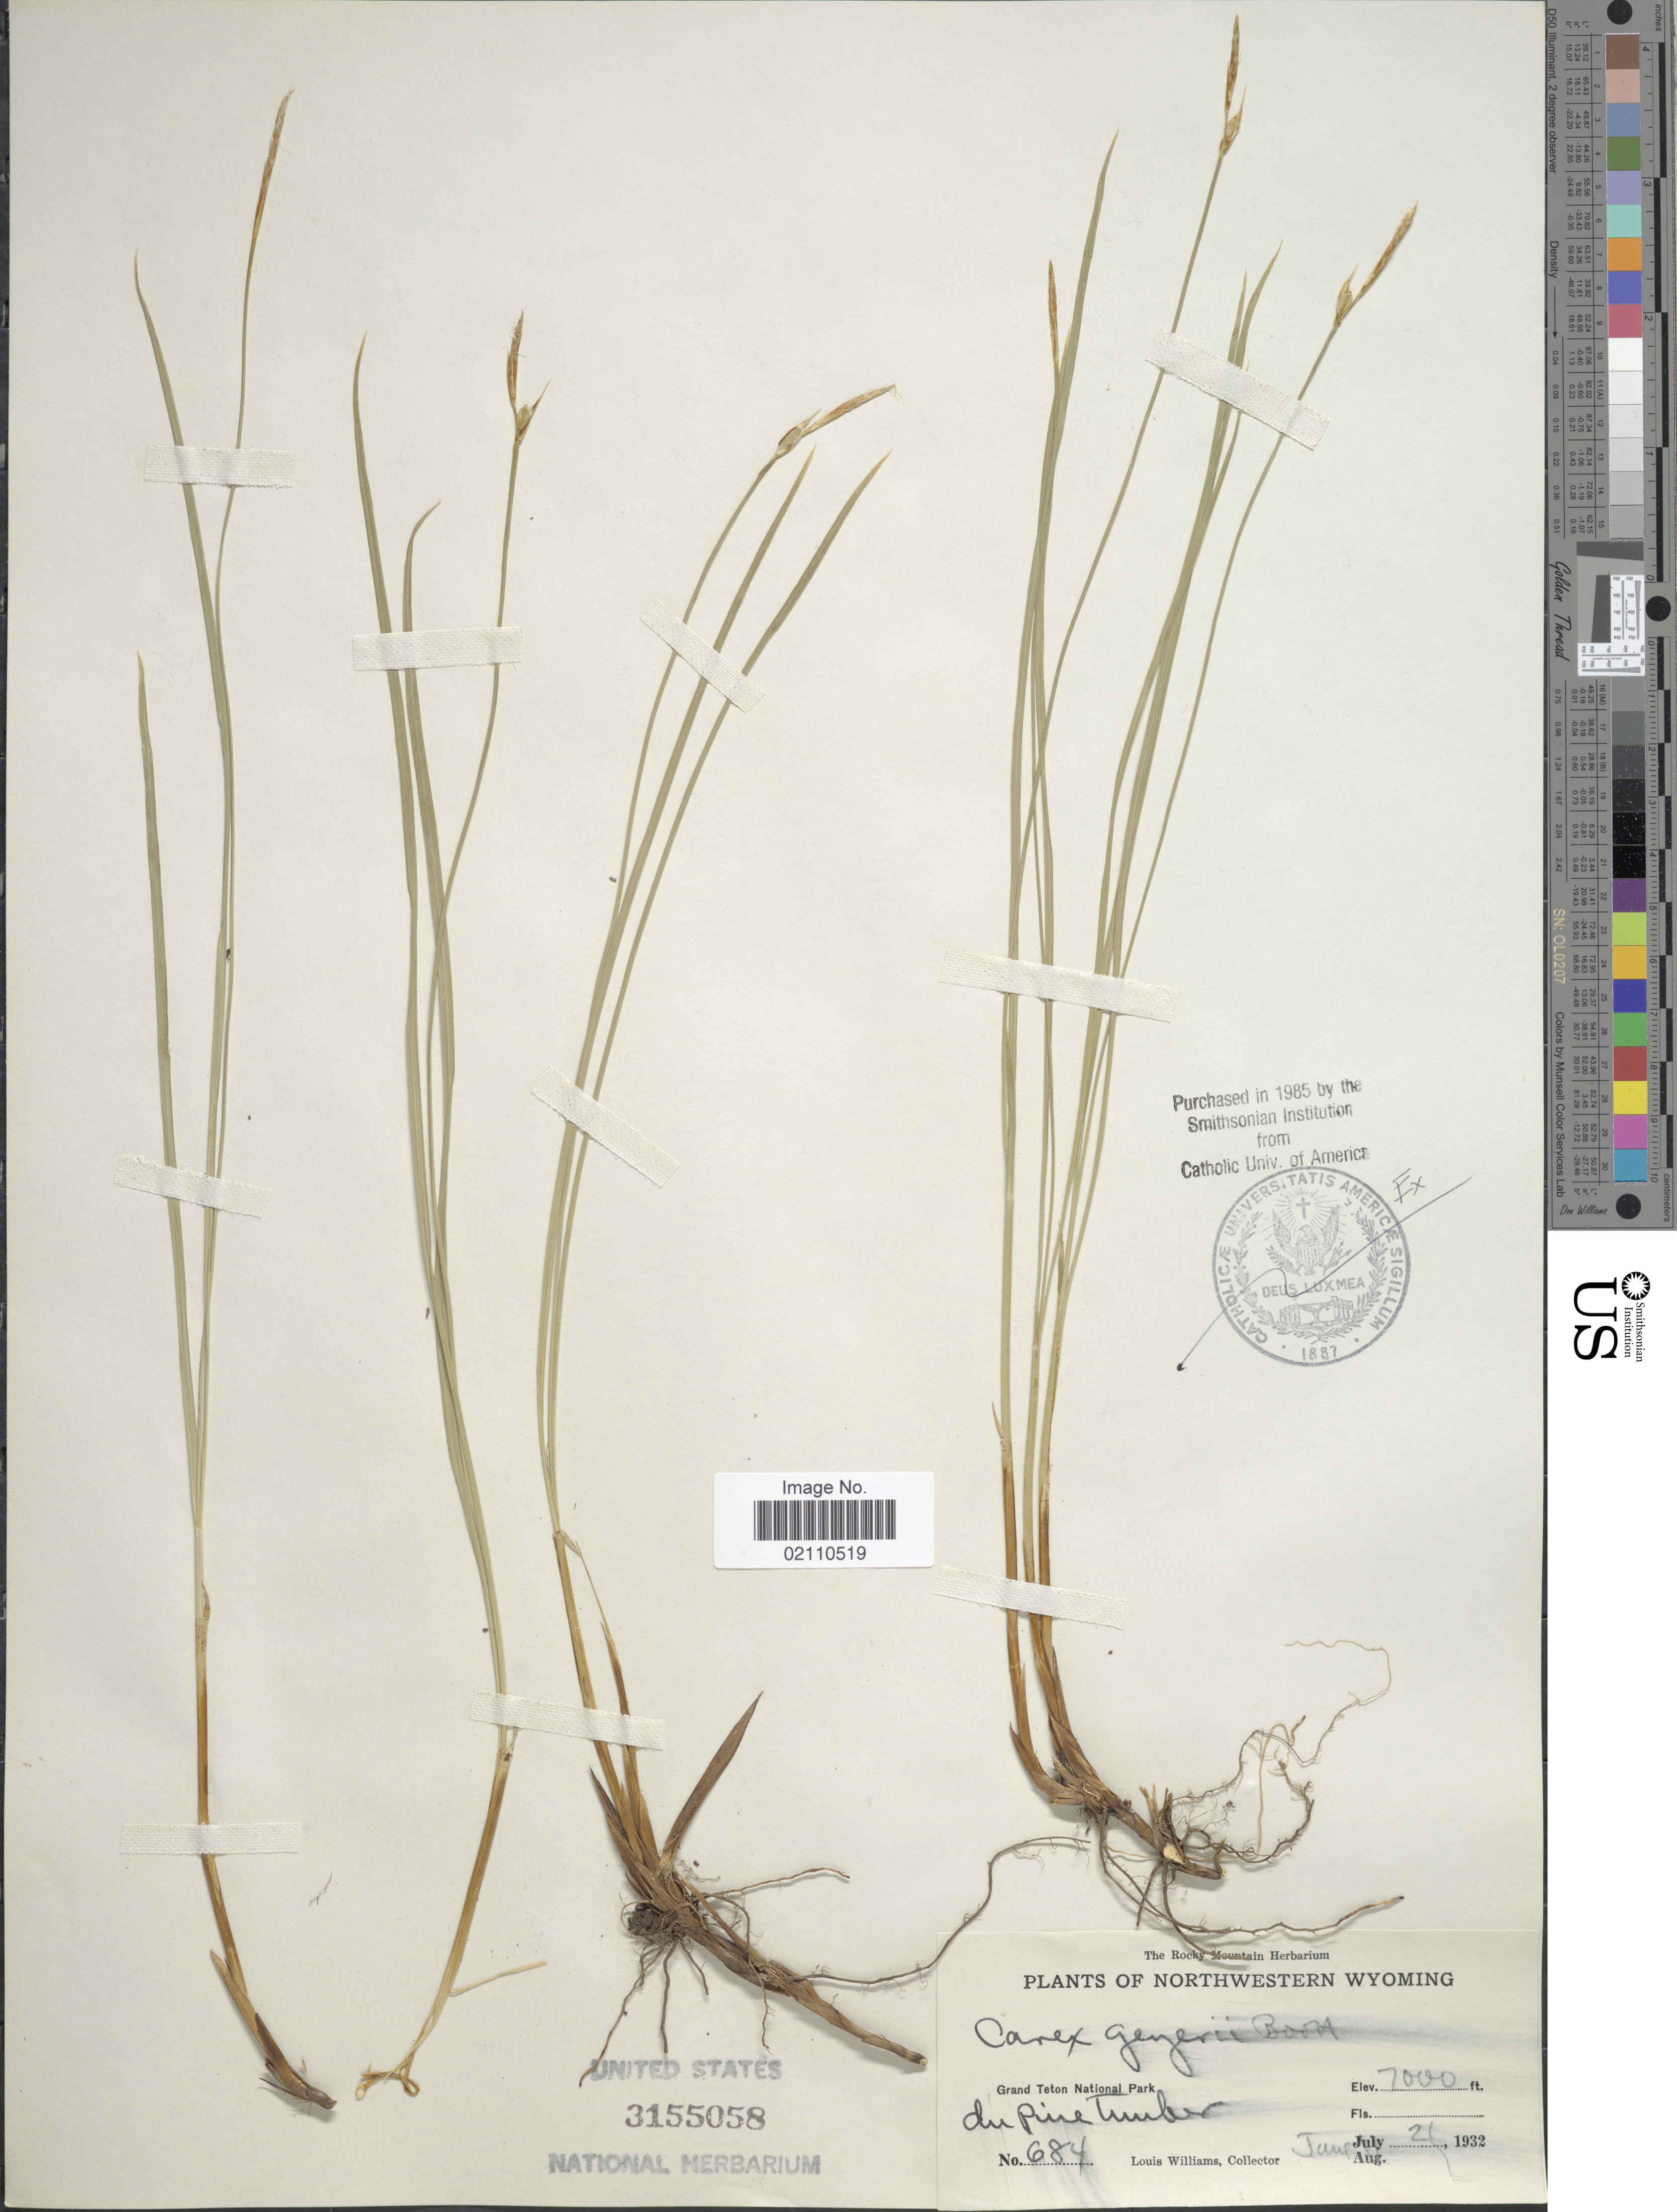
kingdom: Plantae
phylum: Tracheophyta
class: Liliopsida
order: Poales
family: Cyperaceae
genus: Carex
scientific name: Carex geyeri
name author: Boott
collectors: L. G. Williams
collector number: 684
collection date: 1932-06-21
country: United States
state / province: Wyoming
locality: Northwestern Wyoming, Grant Teton National Park, dry pine Timber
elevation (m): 2134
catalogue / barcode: US 3155058